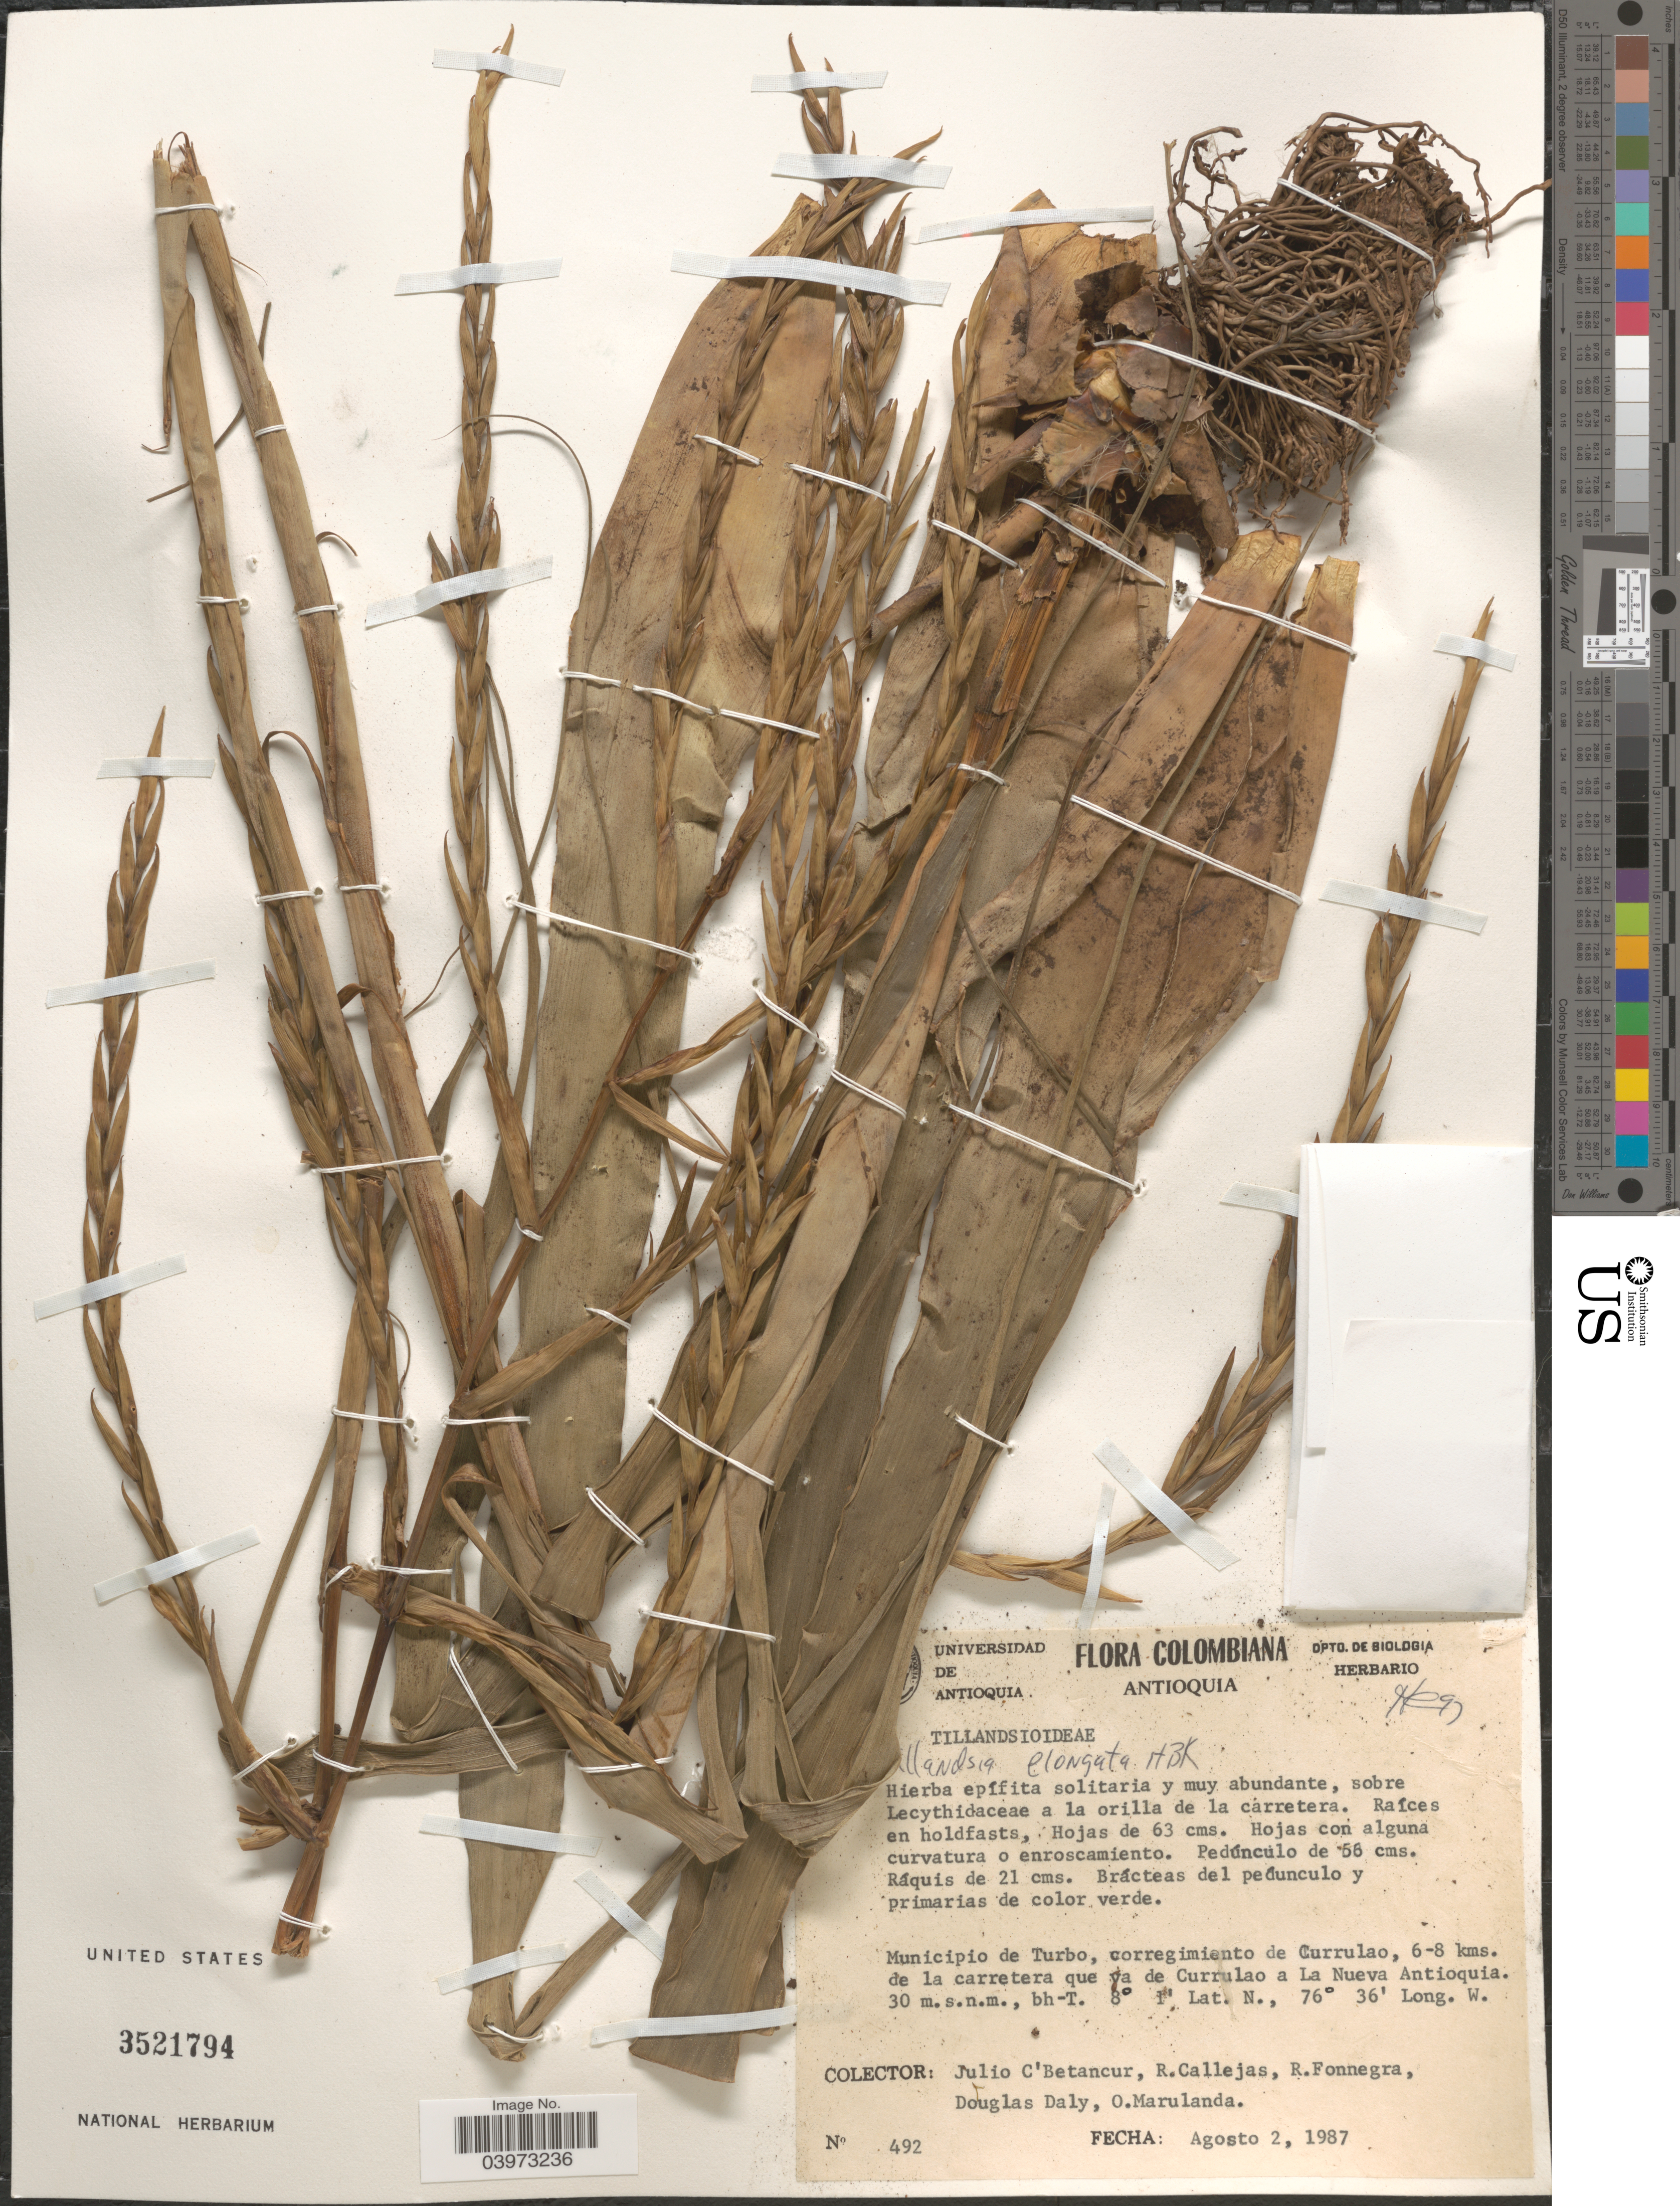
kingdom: Plantae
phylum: Tracheophyta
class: Liliopsida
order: Poales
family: Bromeliaceae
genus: Tillandsia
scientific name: Tillandsia elongata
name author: Kunth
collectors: J. C. Betancur, R. Callejas, R. Fonnegra G., D. C. Daly & O. Marulanda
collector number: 492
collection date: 1987-08-02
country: Colombia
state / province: Antioquia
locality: Municipio de Turbo, corregimiento de Currulao, 6-8 kms. de la carretera que va de Currulao a La Nueva Antioquia.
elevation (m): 30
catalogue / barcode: US 3521794